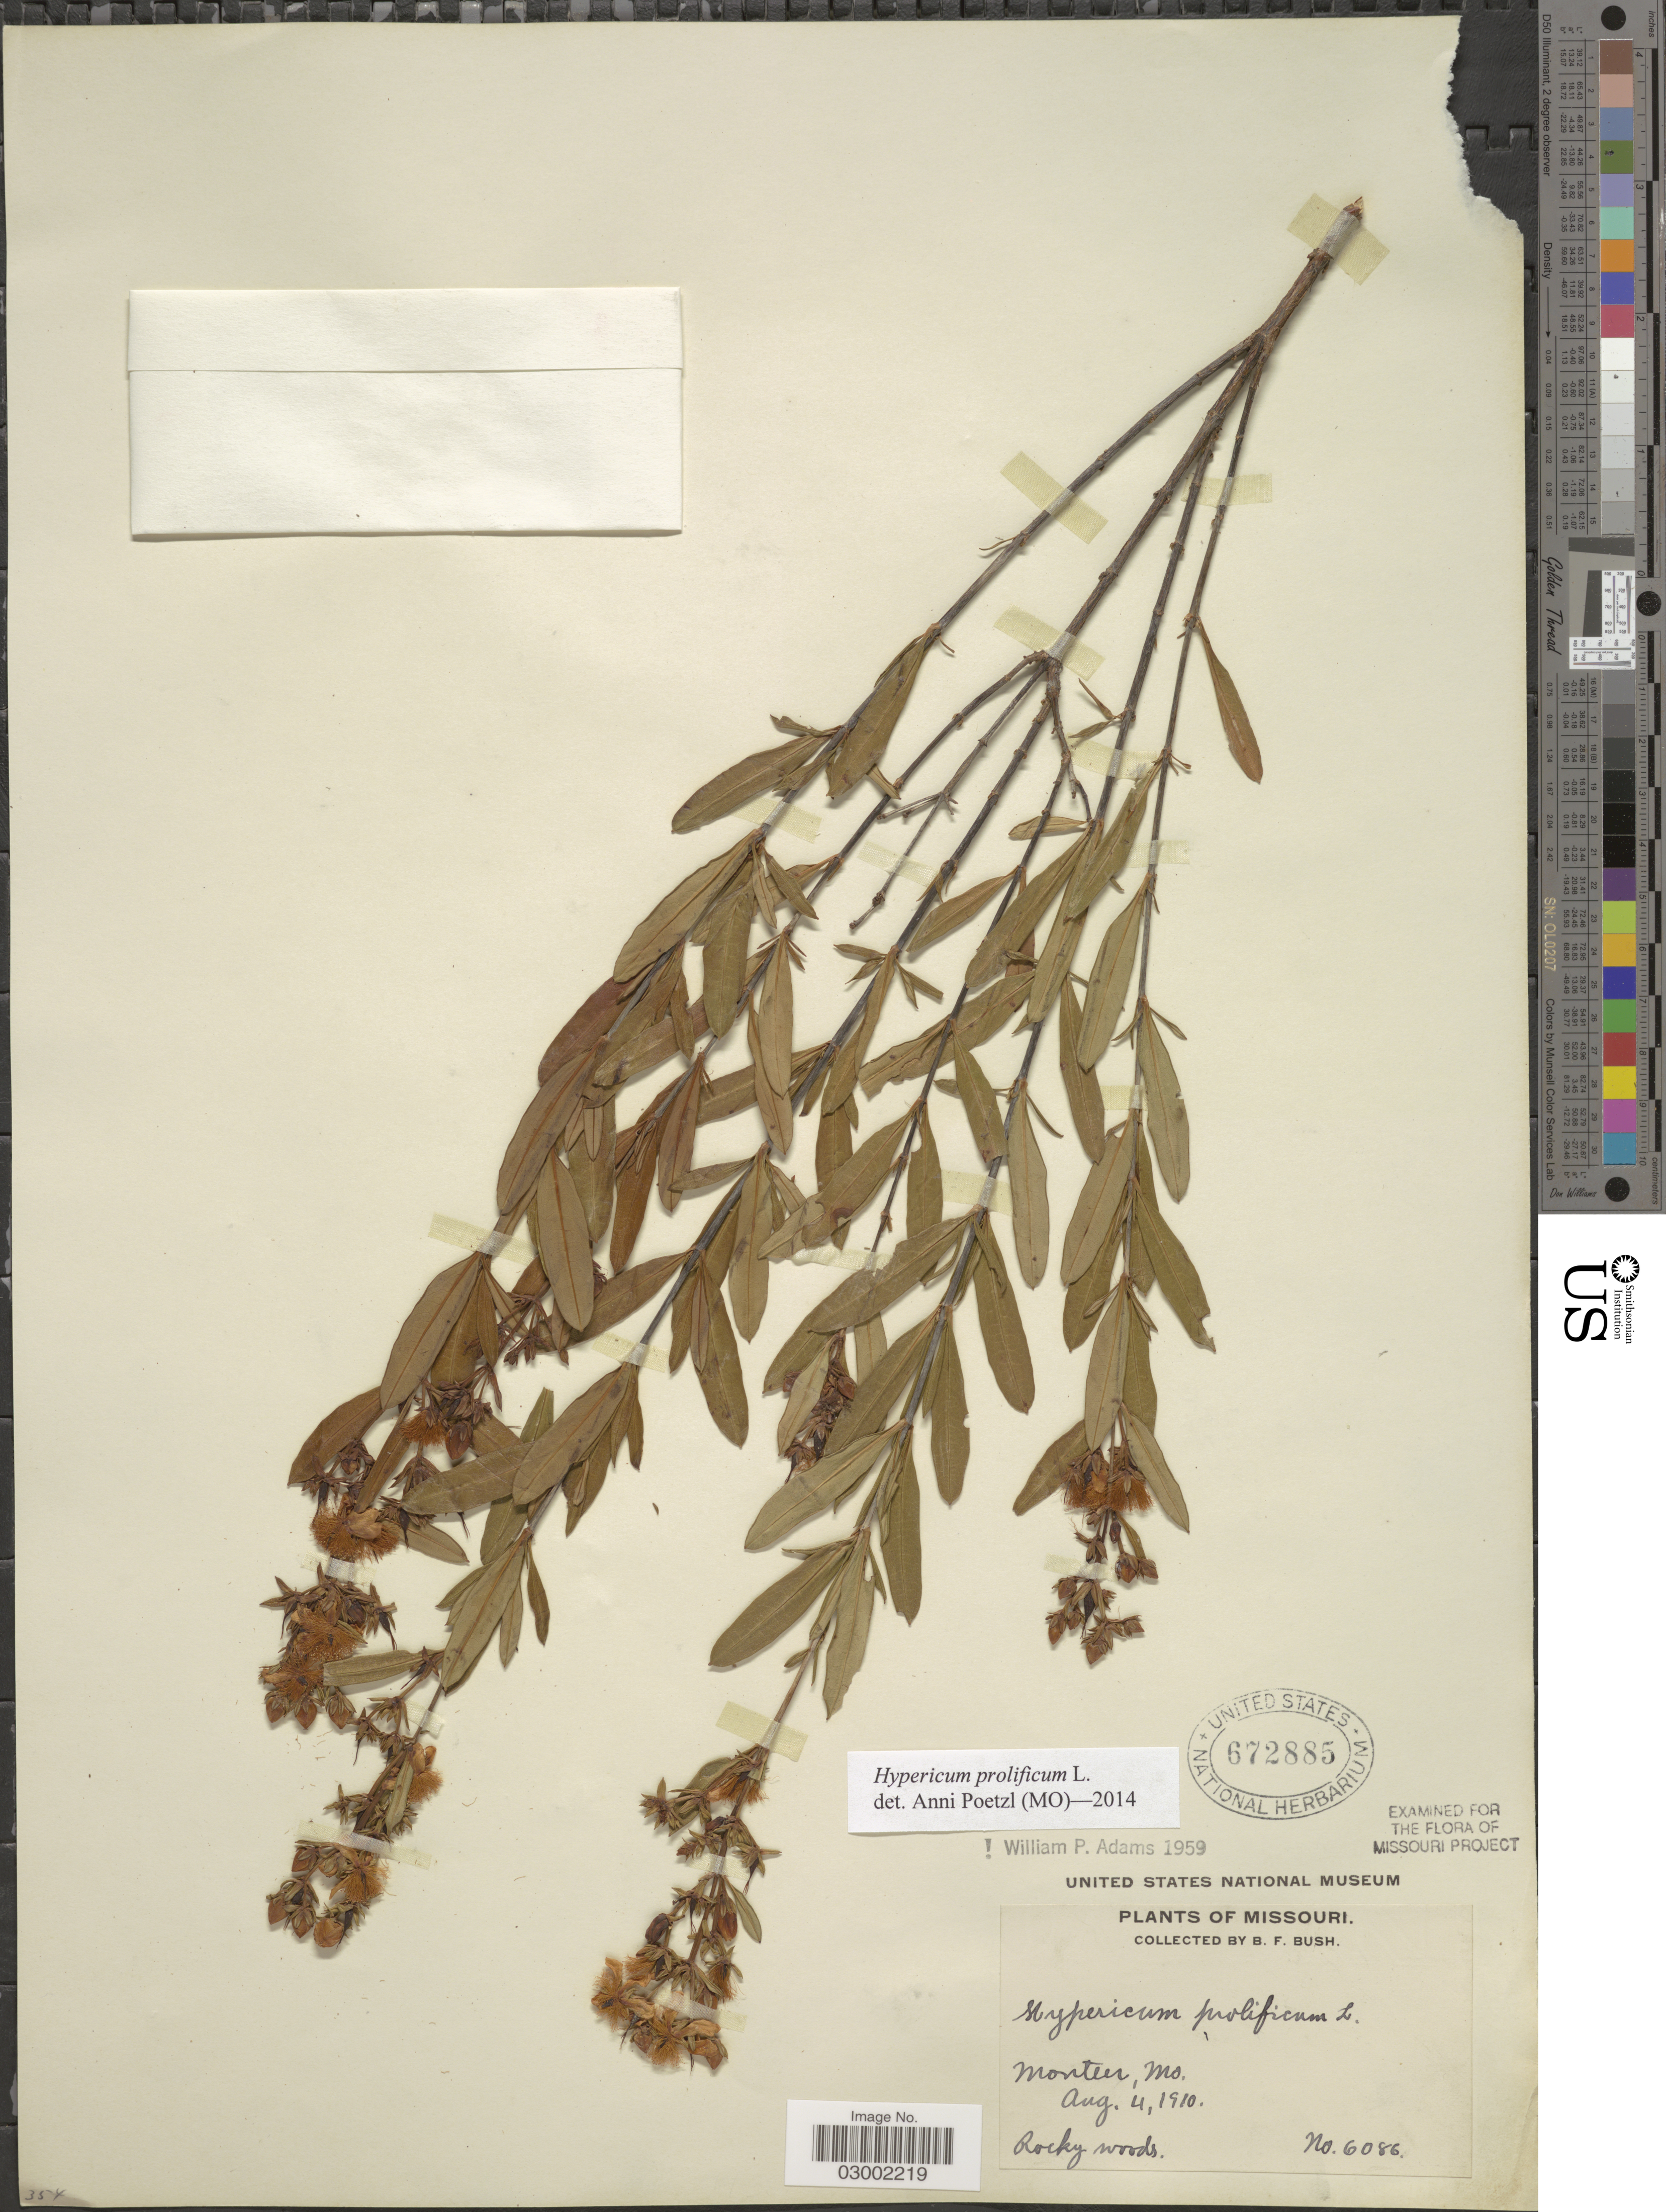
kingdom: Plantae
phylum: Tracheophyta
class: Magnoliopsida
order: Malpighiales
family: Hypericaceae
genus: Hypericum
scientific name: Hypericum prolificum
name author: L.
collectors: B. F. Bush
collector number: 6086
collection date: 1910-08-04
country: United States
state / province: Missouri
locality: Monteer, Mo.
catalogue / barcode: US 672885